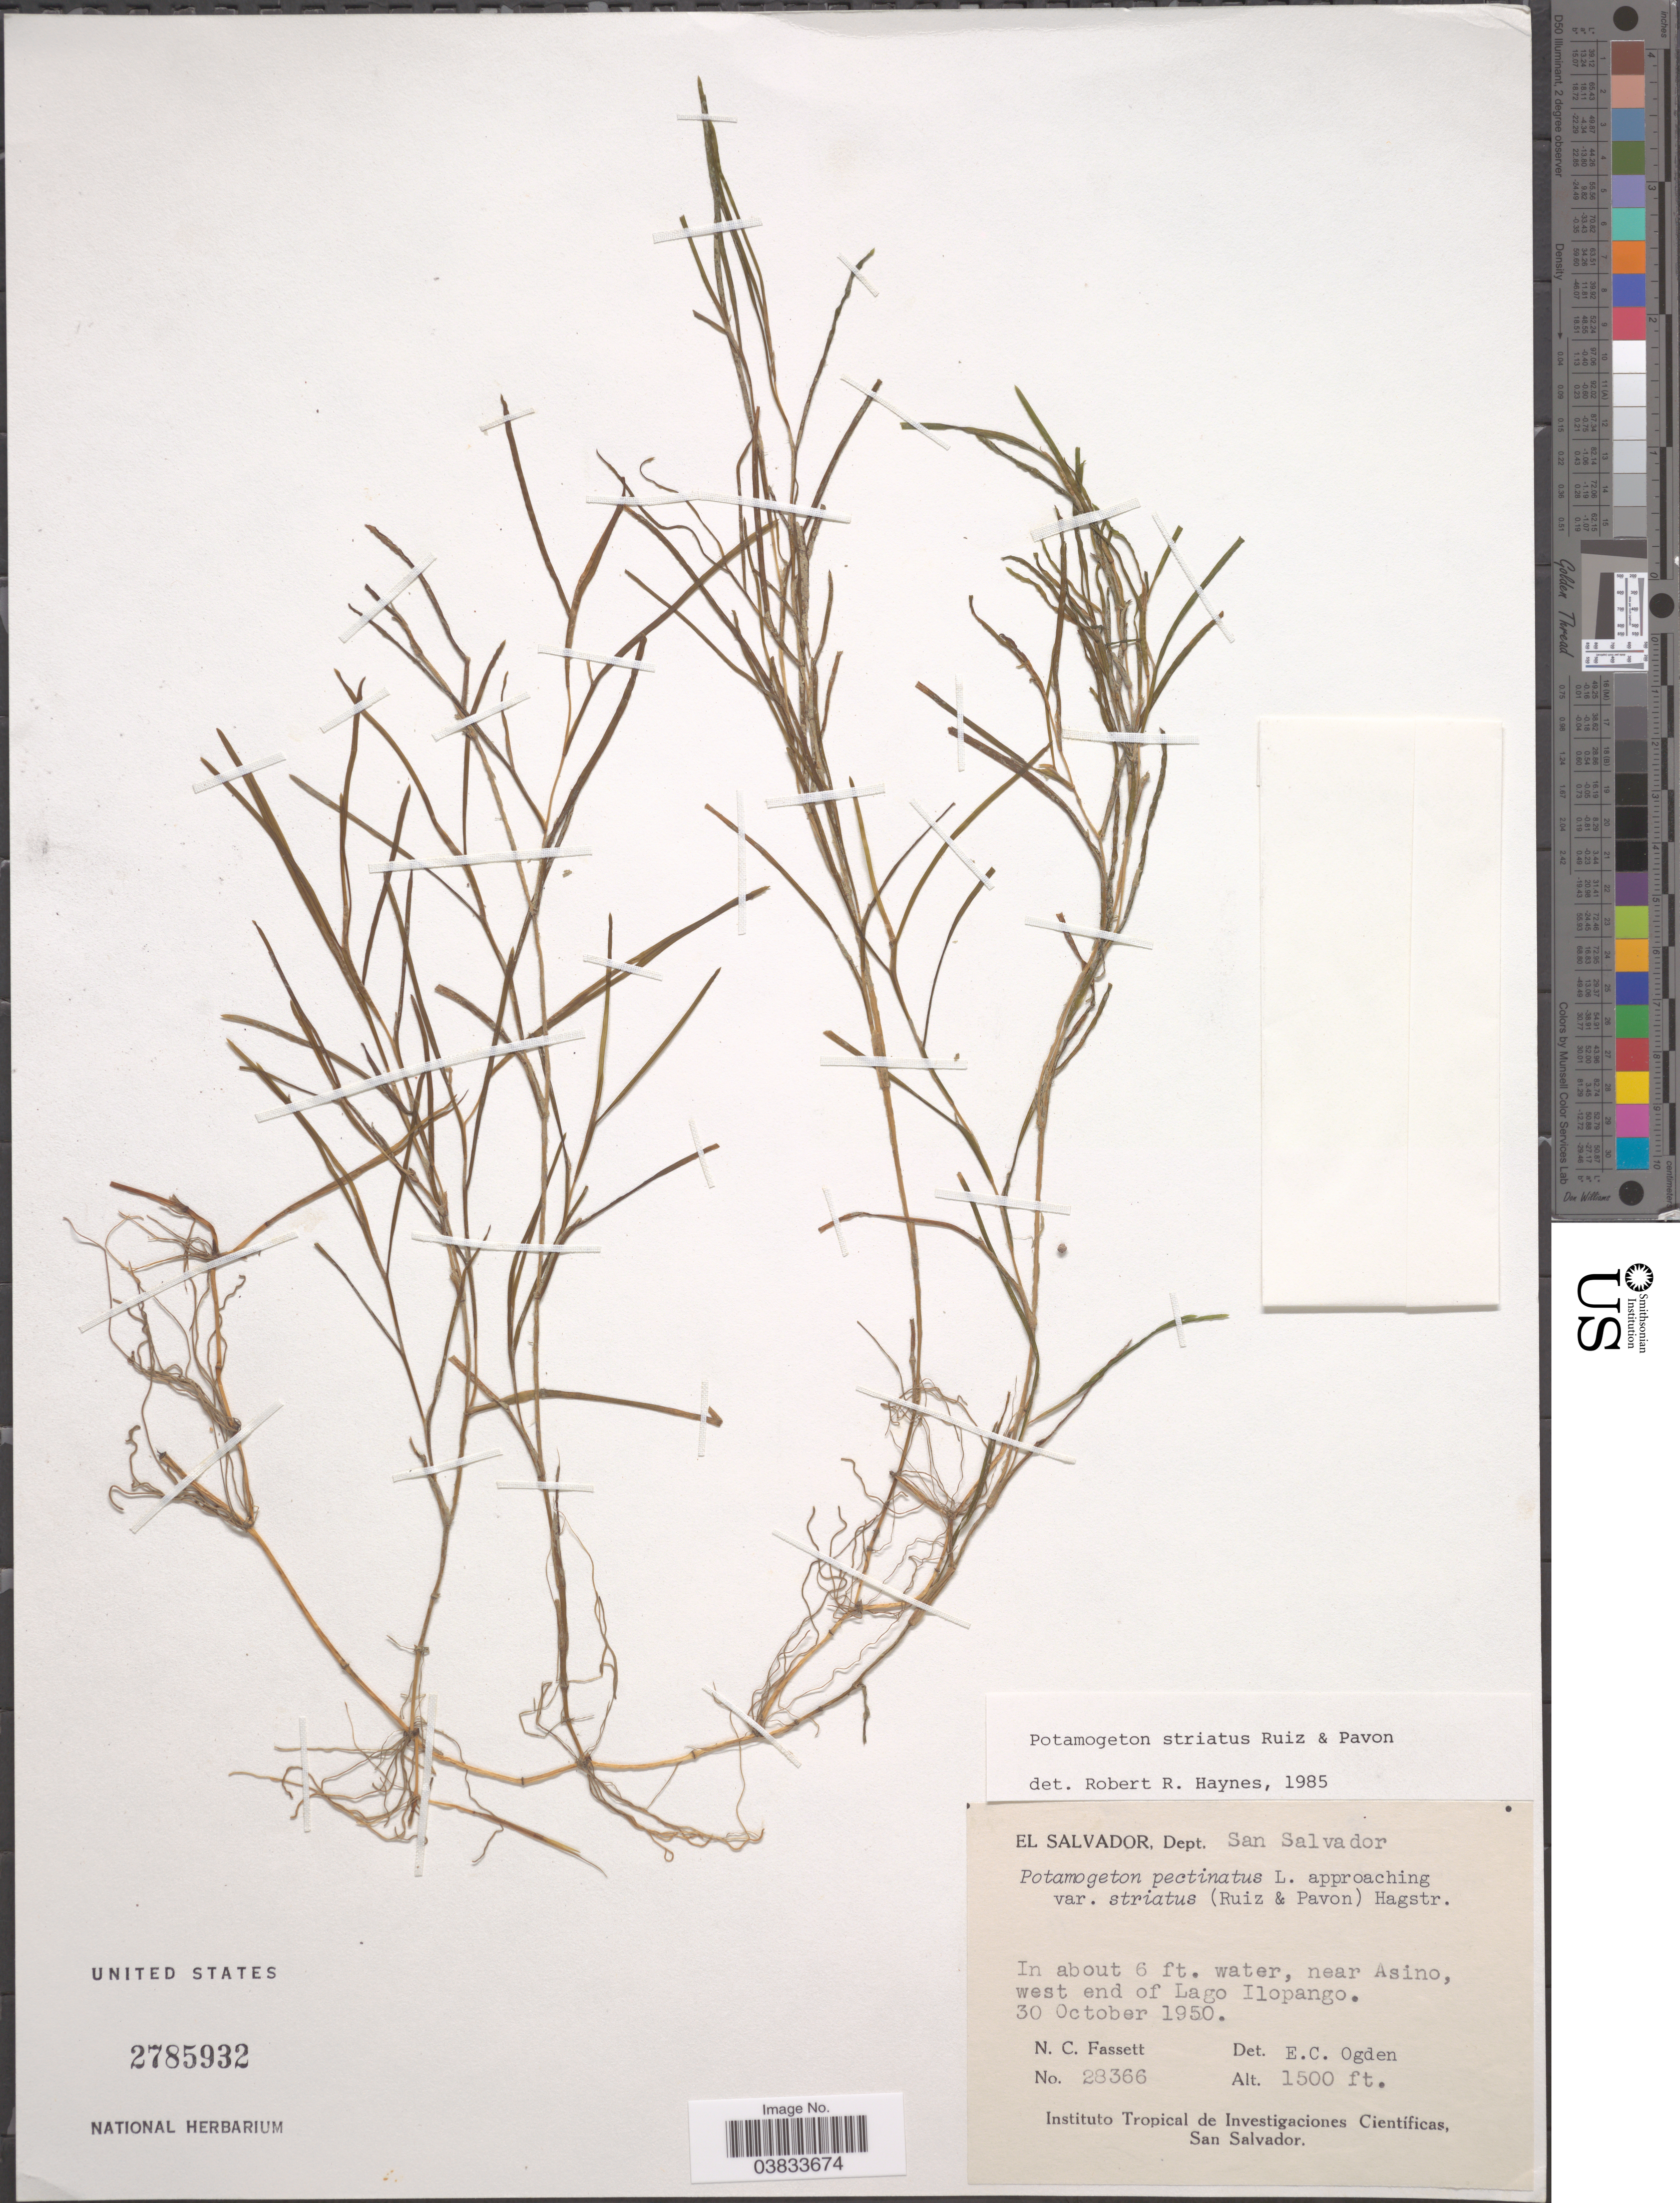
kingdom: Plantae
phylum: Tracheophyta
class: Liliopsida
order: Alismatales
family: Potamogetonaceae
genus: Stuckenia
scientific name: Stuckenia striata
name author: (Ruiz & Pav.) Holub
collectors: N. C. Fassett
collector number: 28366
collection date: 1950-10-30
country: El Salvador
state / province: San Salvador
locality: Dept. San Salvador. Near Asino, west end of Lago Ilopango.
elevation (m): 457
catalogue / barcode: US 2785932